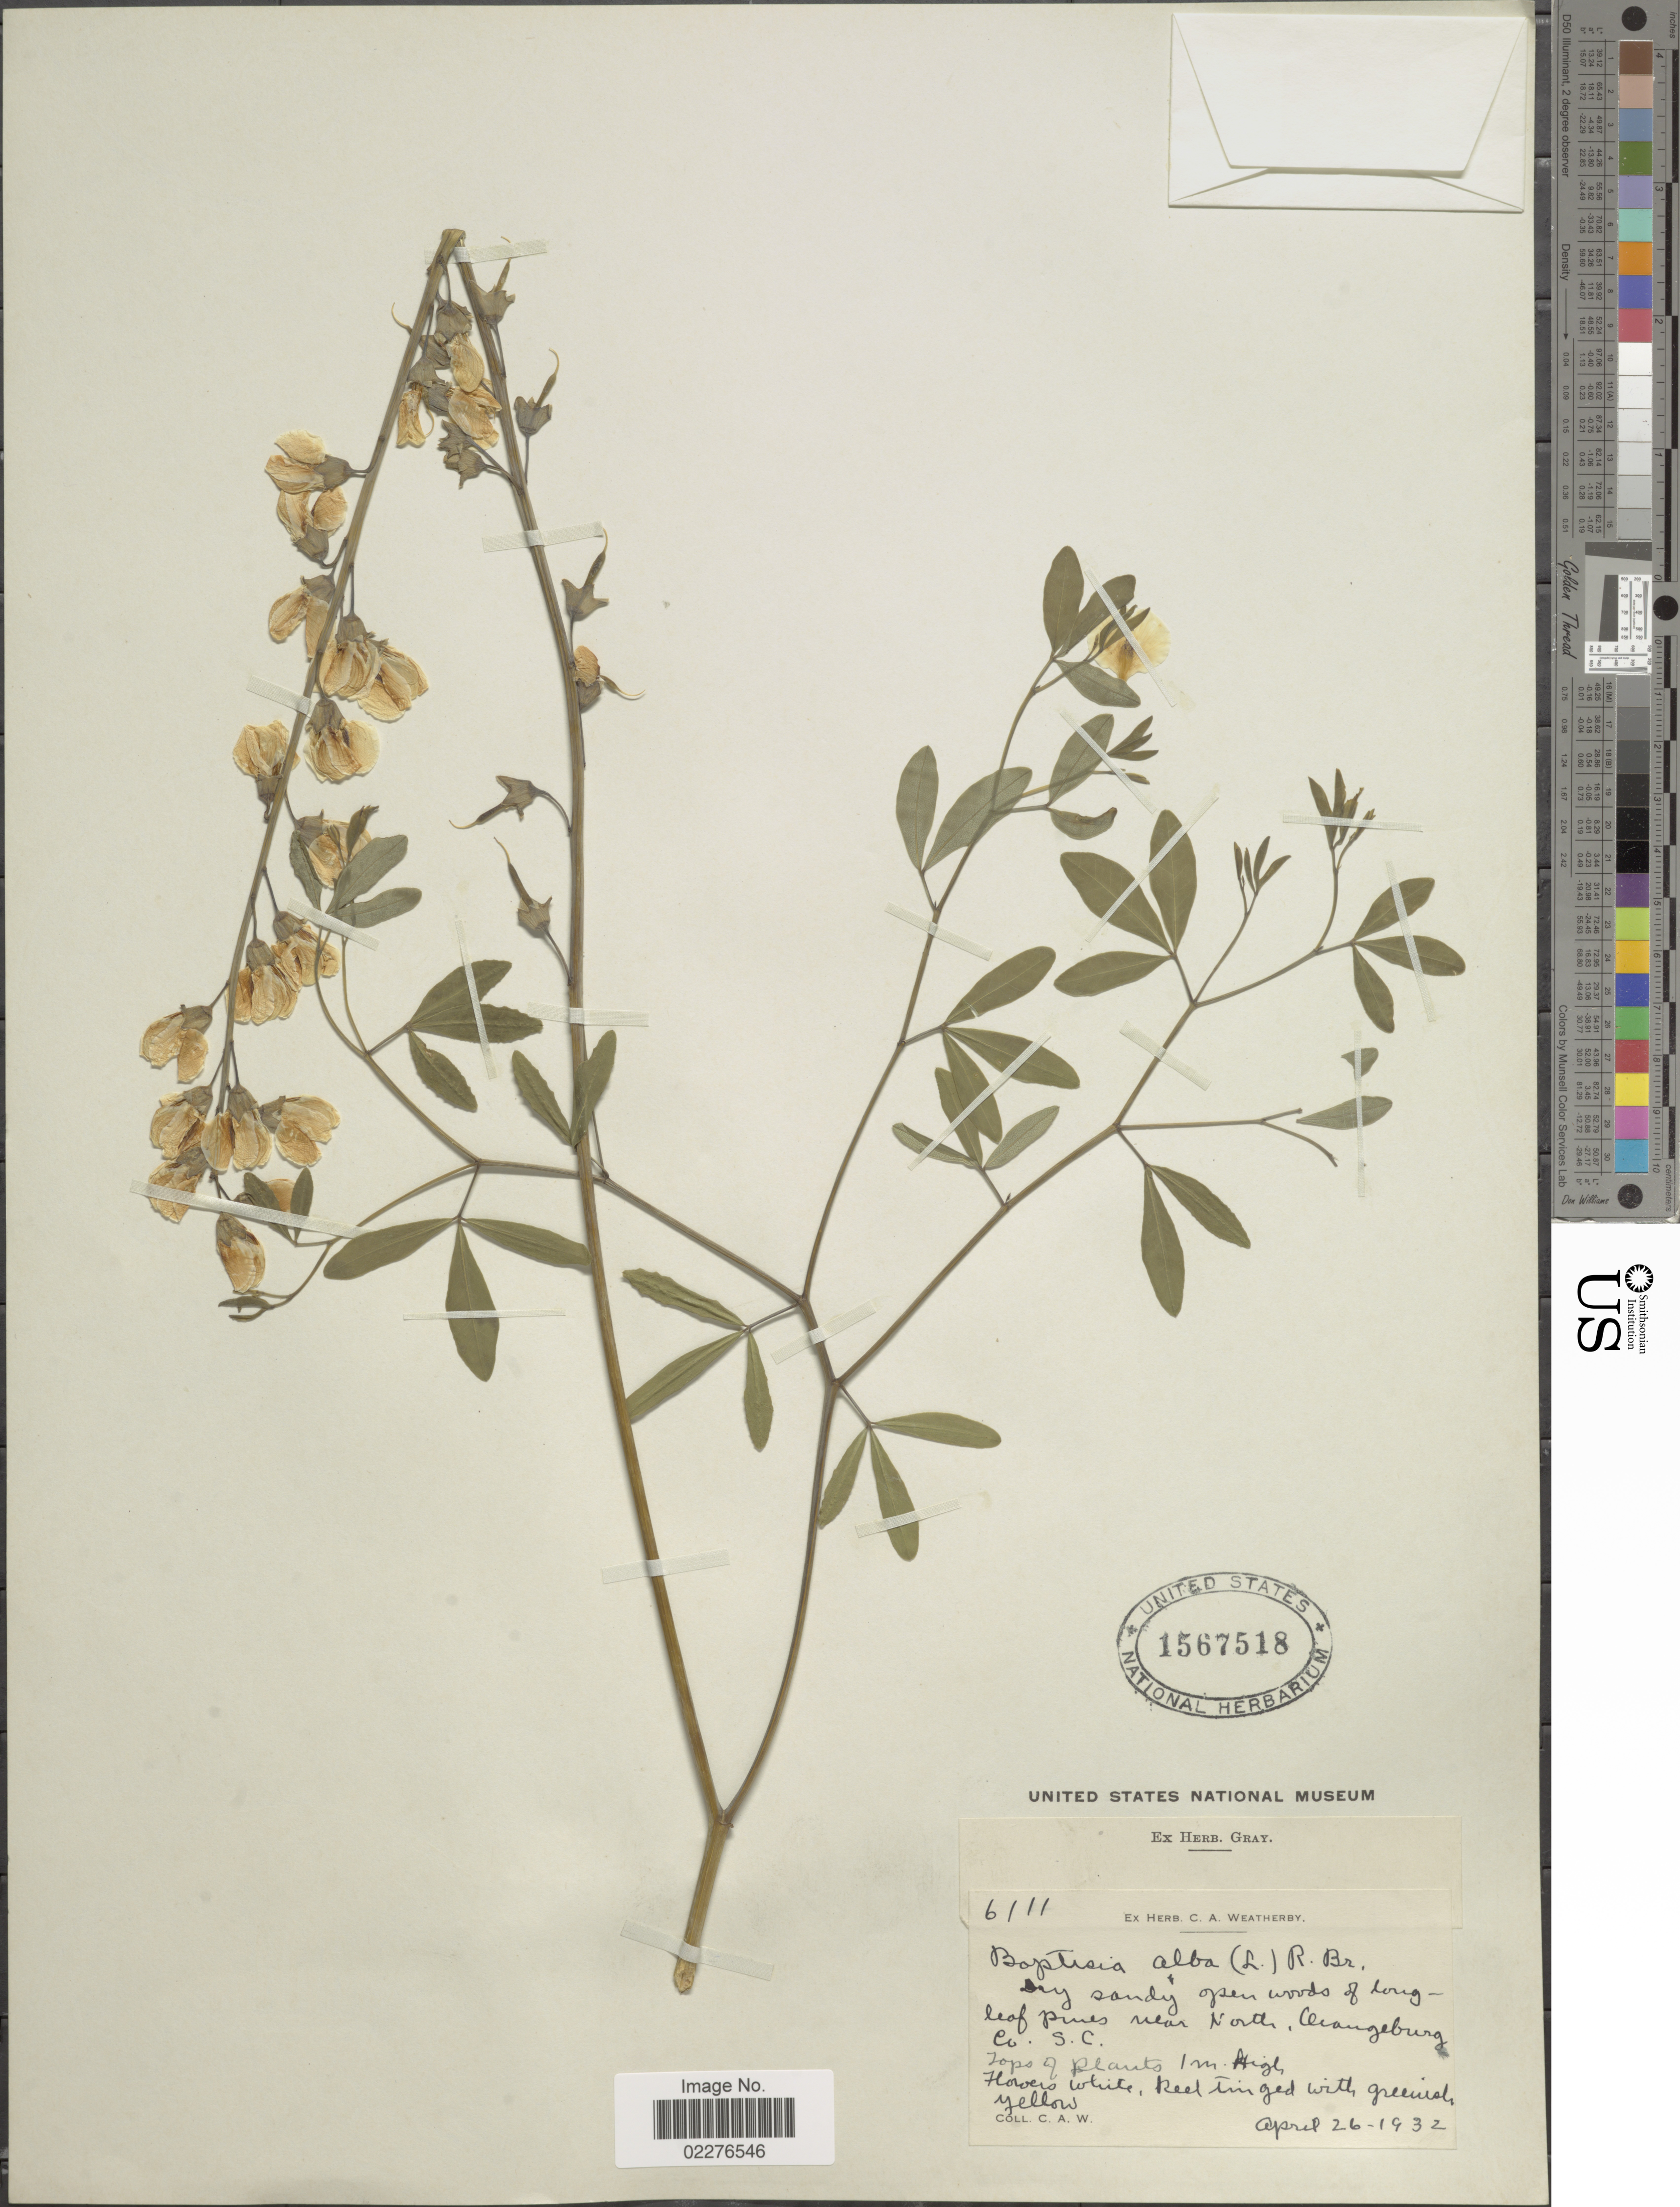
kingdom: Plantae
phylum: Tracheophyta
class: Magnoliopsida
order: Fabales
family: Fabaceae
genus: Baptisia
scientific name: Baptisia alba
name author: (L.) Vent.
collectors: C. A. Weatherby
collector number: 6111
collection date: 1932-04-26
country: United States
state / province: South Carolina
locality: Dry sandy open woods of longleaf pines near North, Orangeburg Co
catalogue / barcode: US 1567518